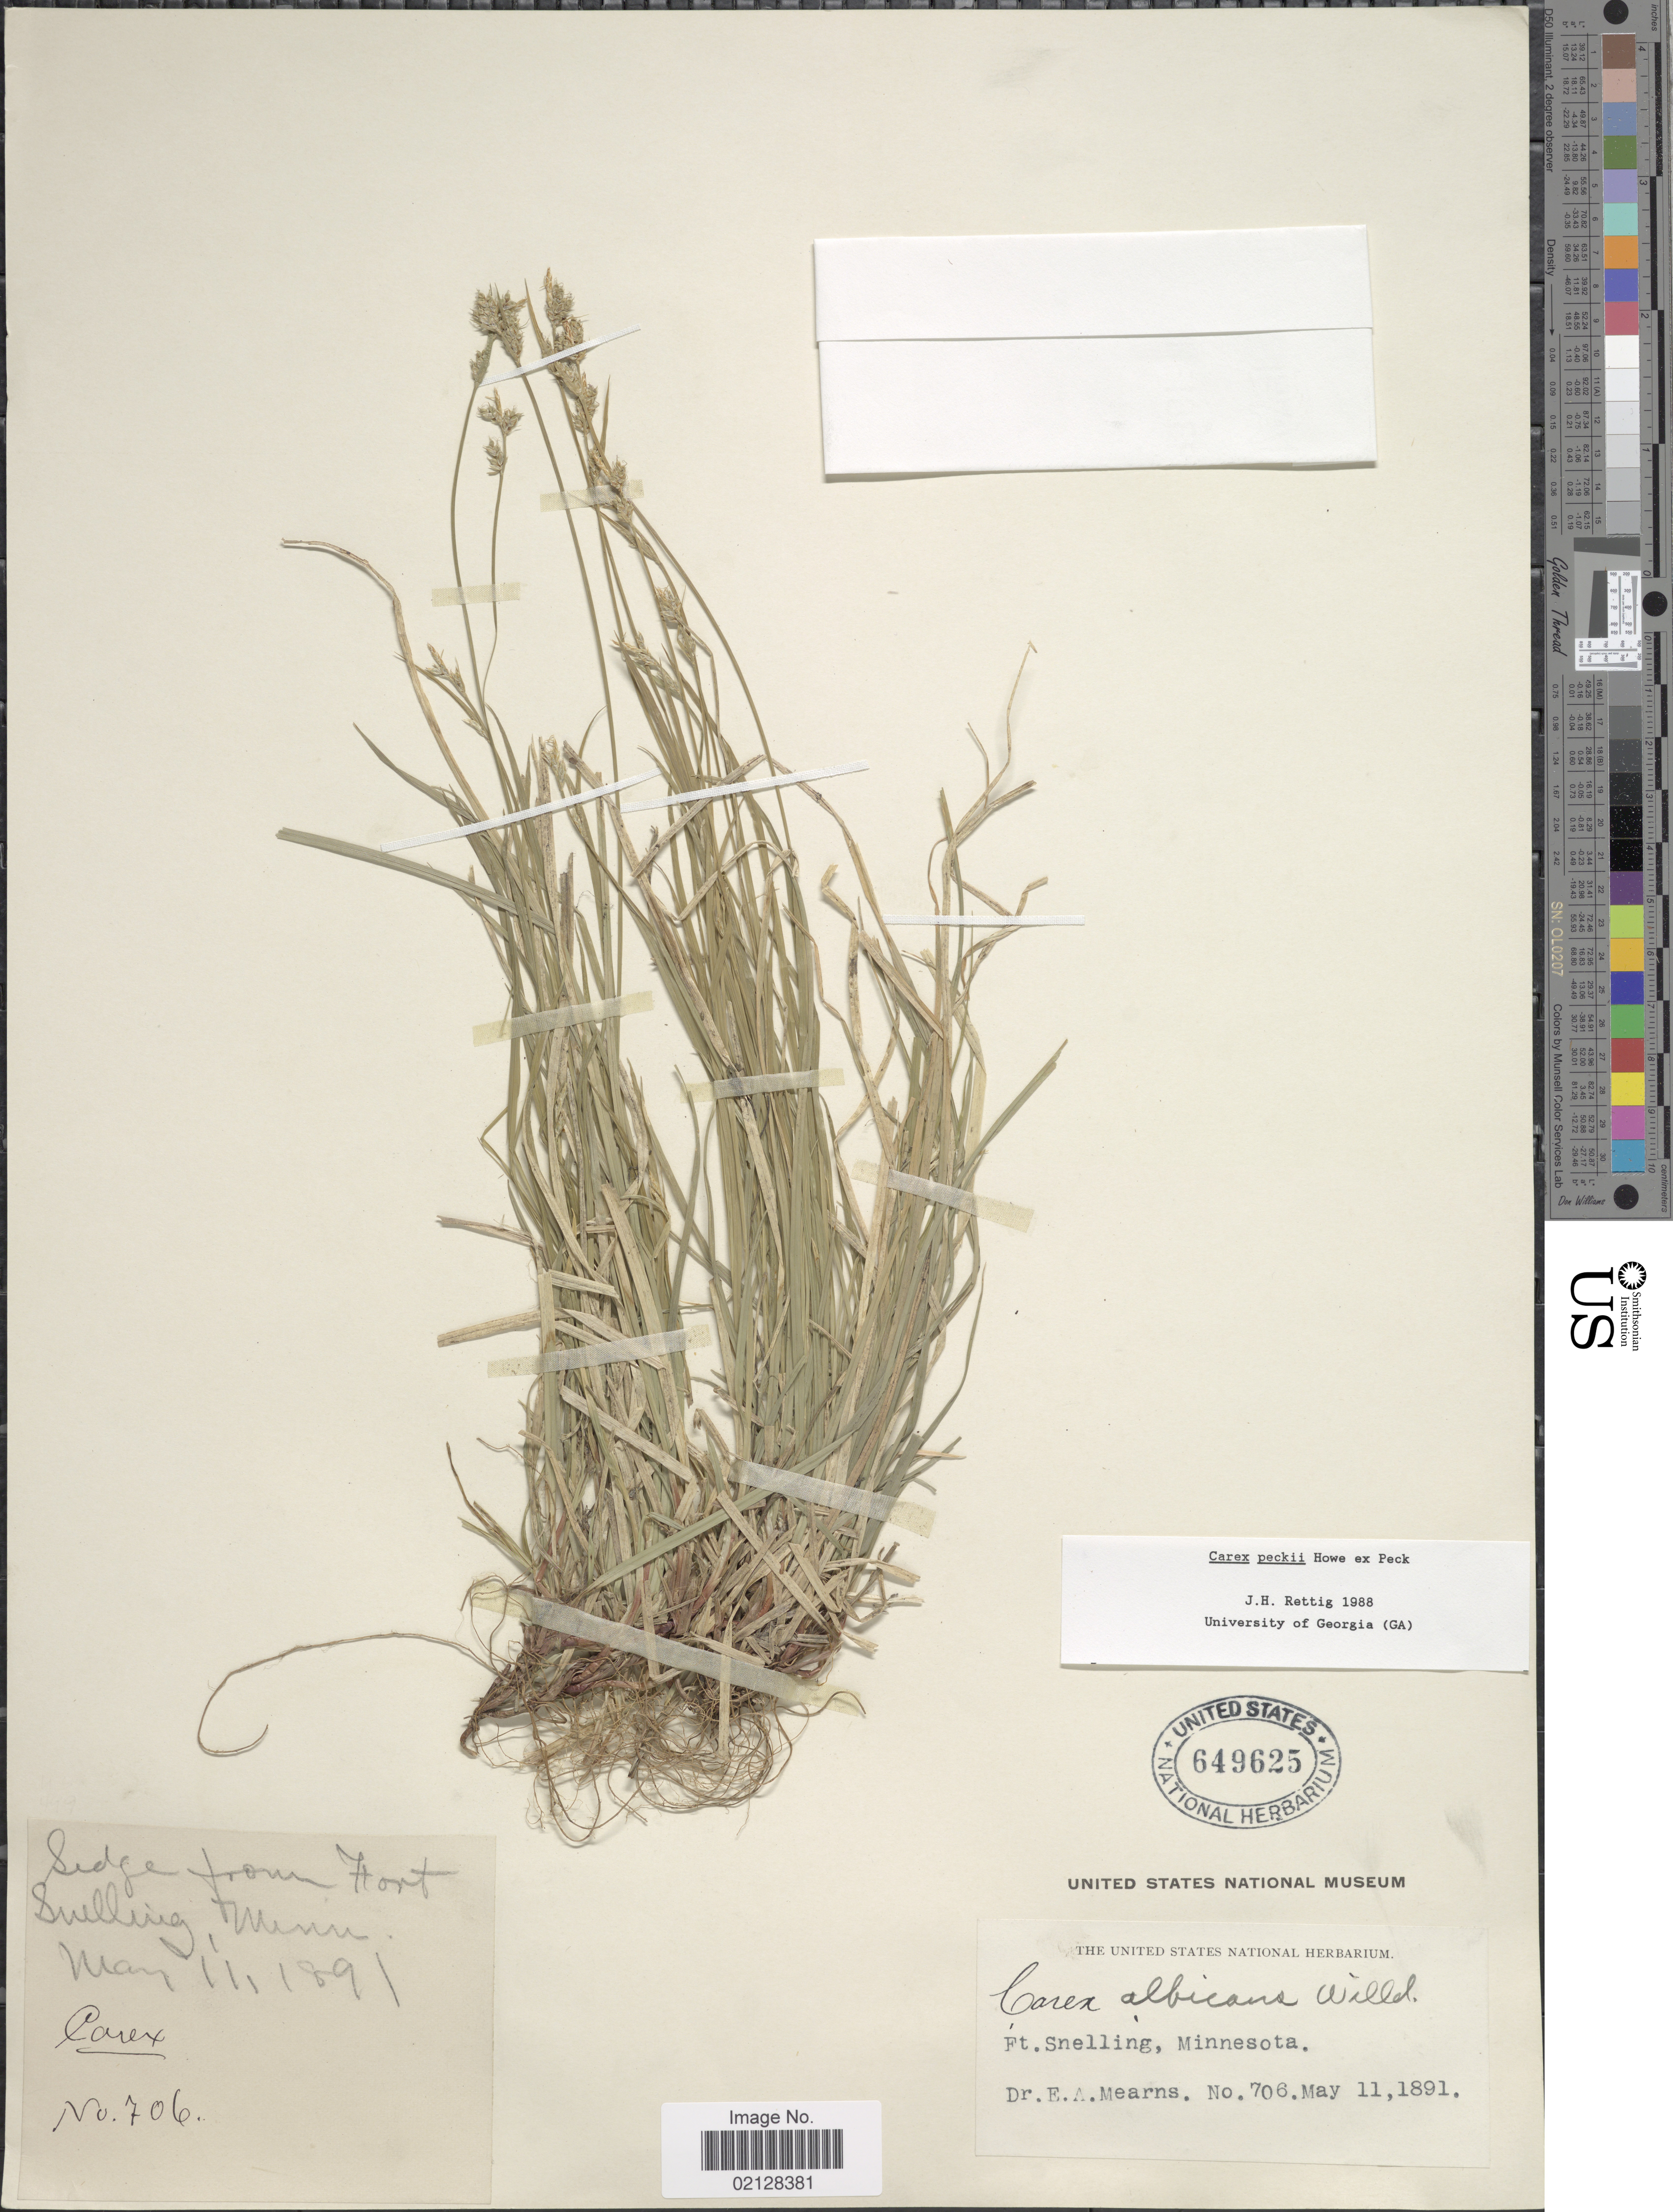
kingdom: Plantae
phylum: Tracheophyta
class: Liliopsida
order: Poales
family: Cyperaceae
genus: Carex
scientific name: Carex peckii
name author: Howe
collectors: E. A. Mearns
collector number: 706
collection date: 1891-05-11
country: United States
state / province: Minnesota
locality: Ft. Snelling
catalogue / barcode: US 649625